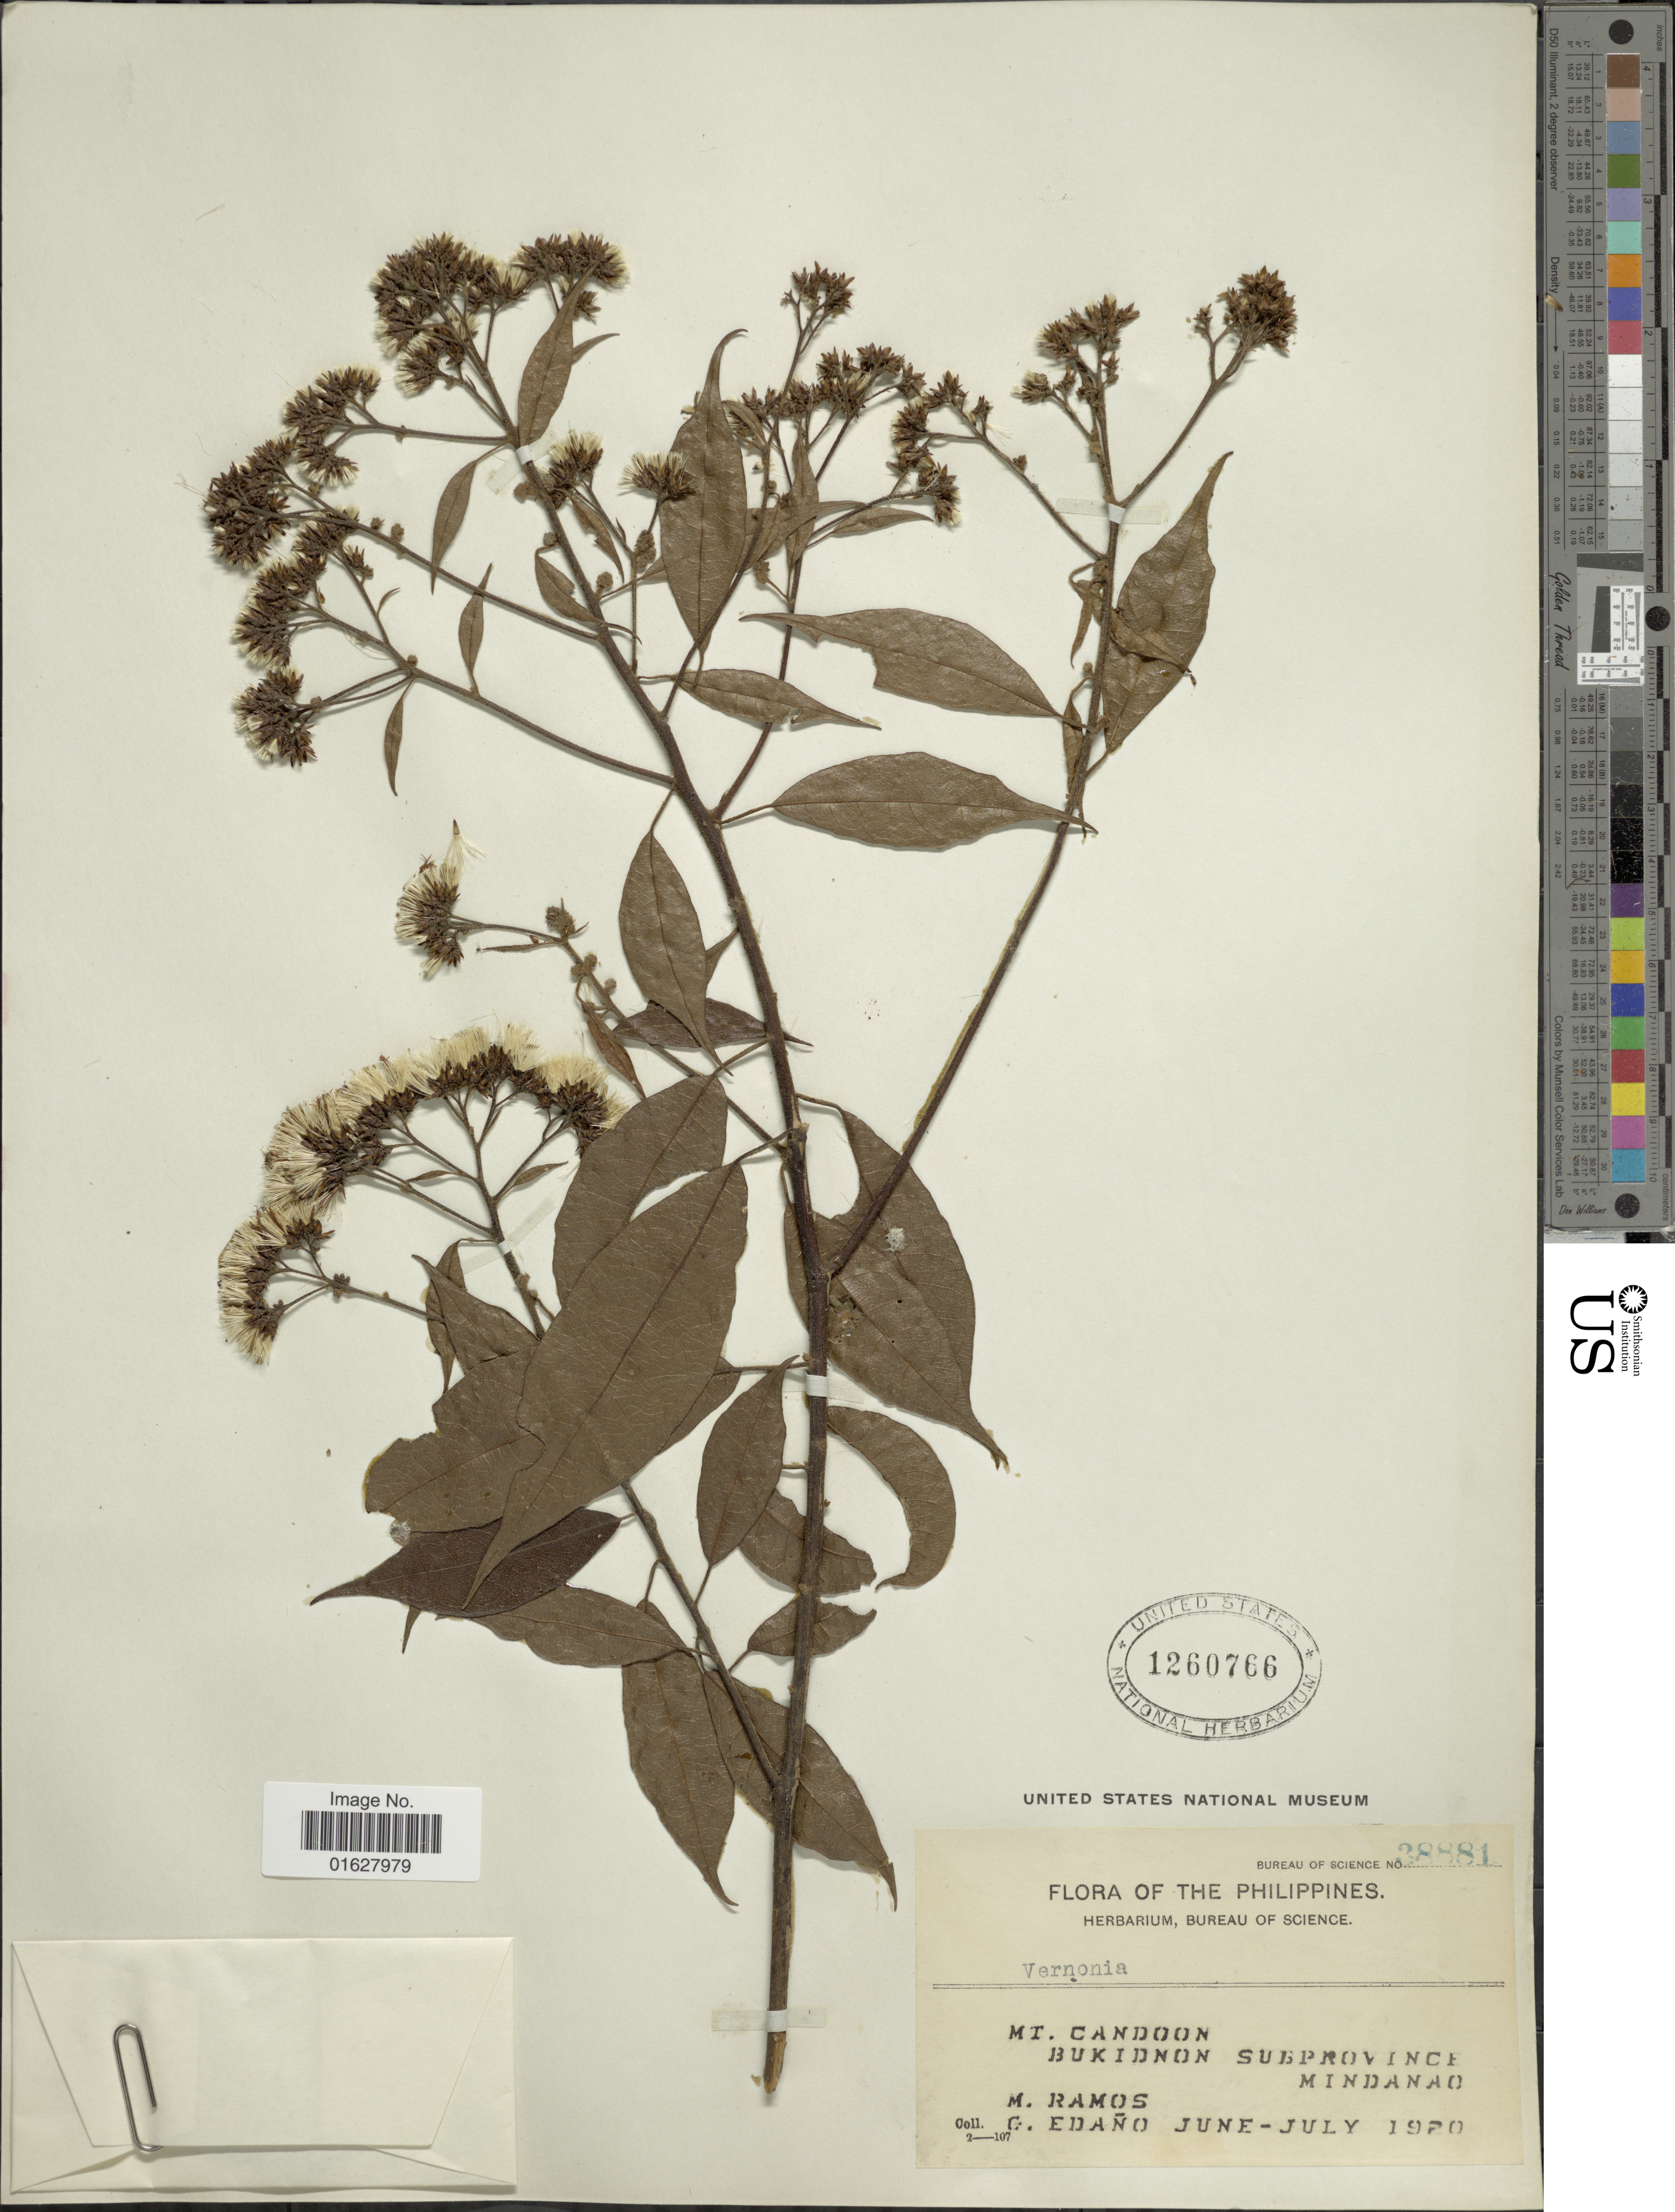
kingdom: Plantae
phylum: Tracheophyta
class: Magnoliopsida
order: Asterales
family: Asteraceae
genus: Vernonia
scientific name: Vernonia sp.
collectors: M. Ramos & G. Edaño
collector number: Bureau of Science 38881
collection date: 1920-06/1920-07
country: Philippines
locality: The Philippines. Mt. Candoon. Bukidnon Subprovince Mindanao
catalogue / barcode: US 1260766